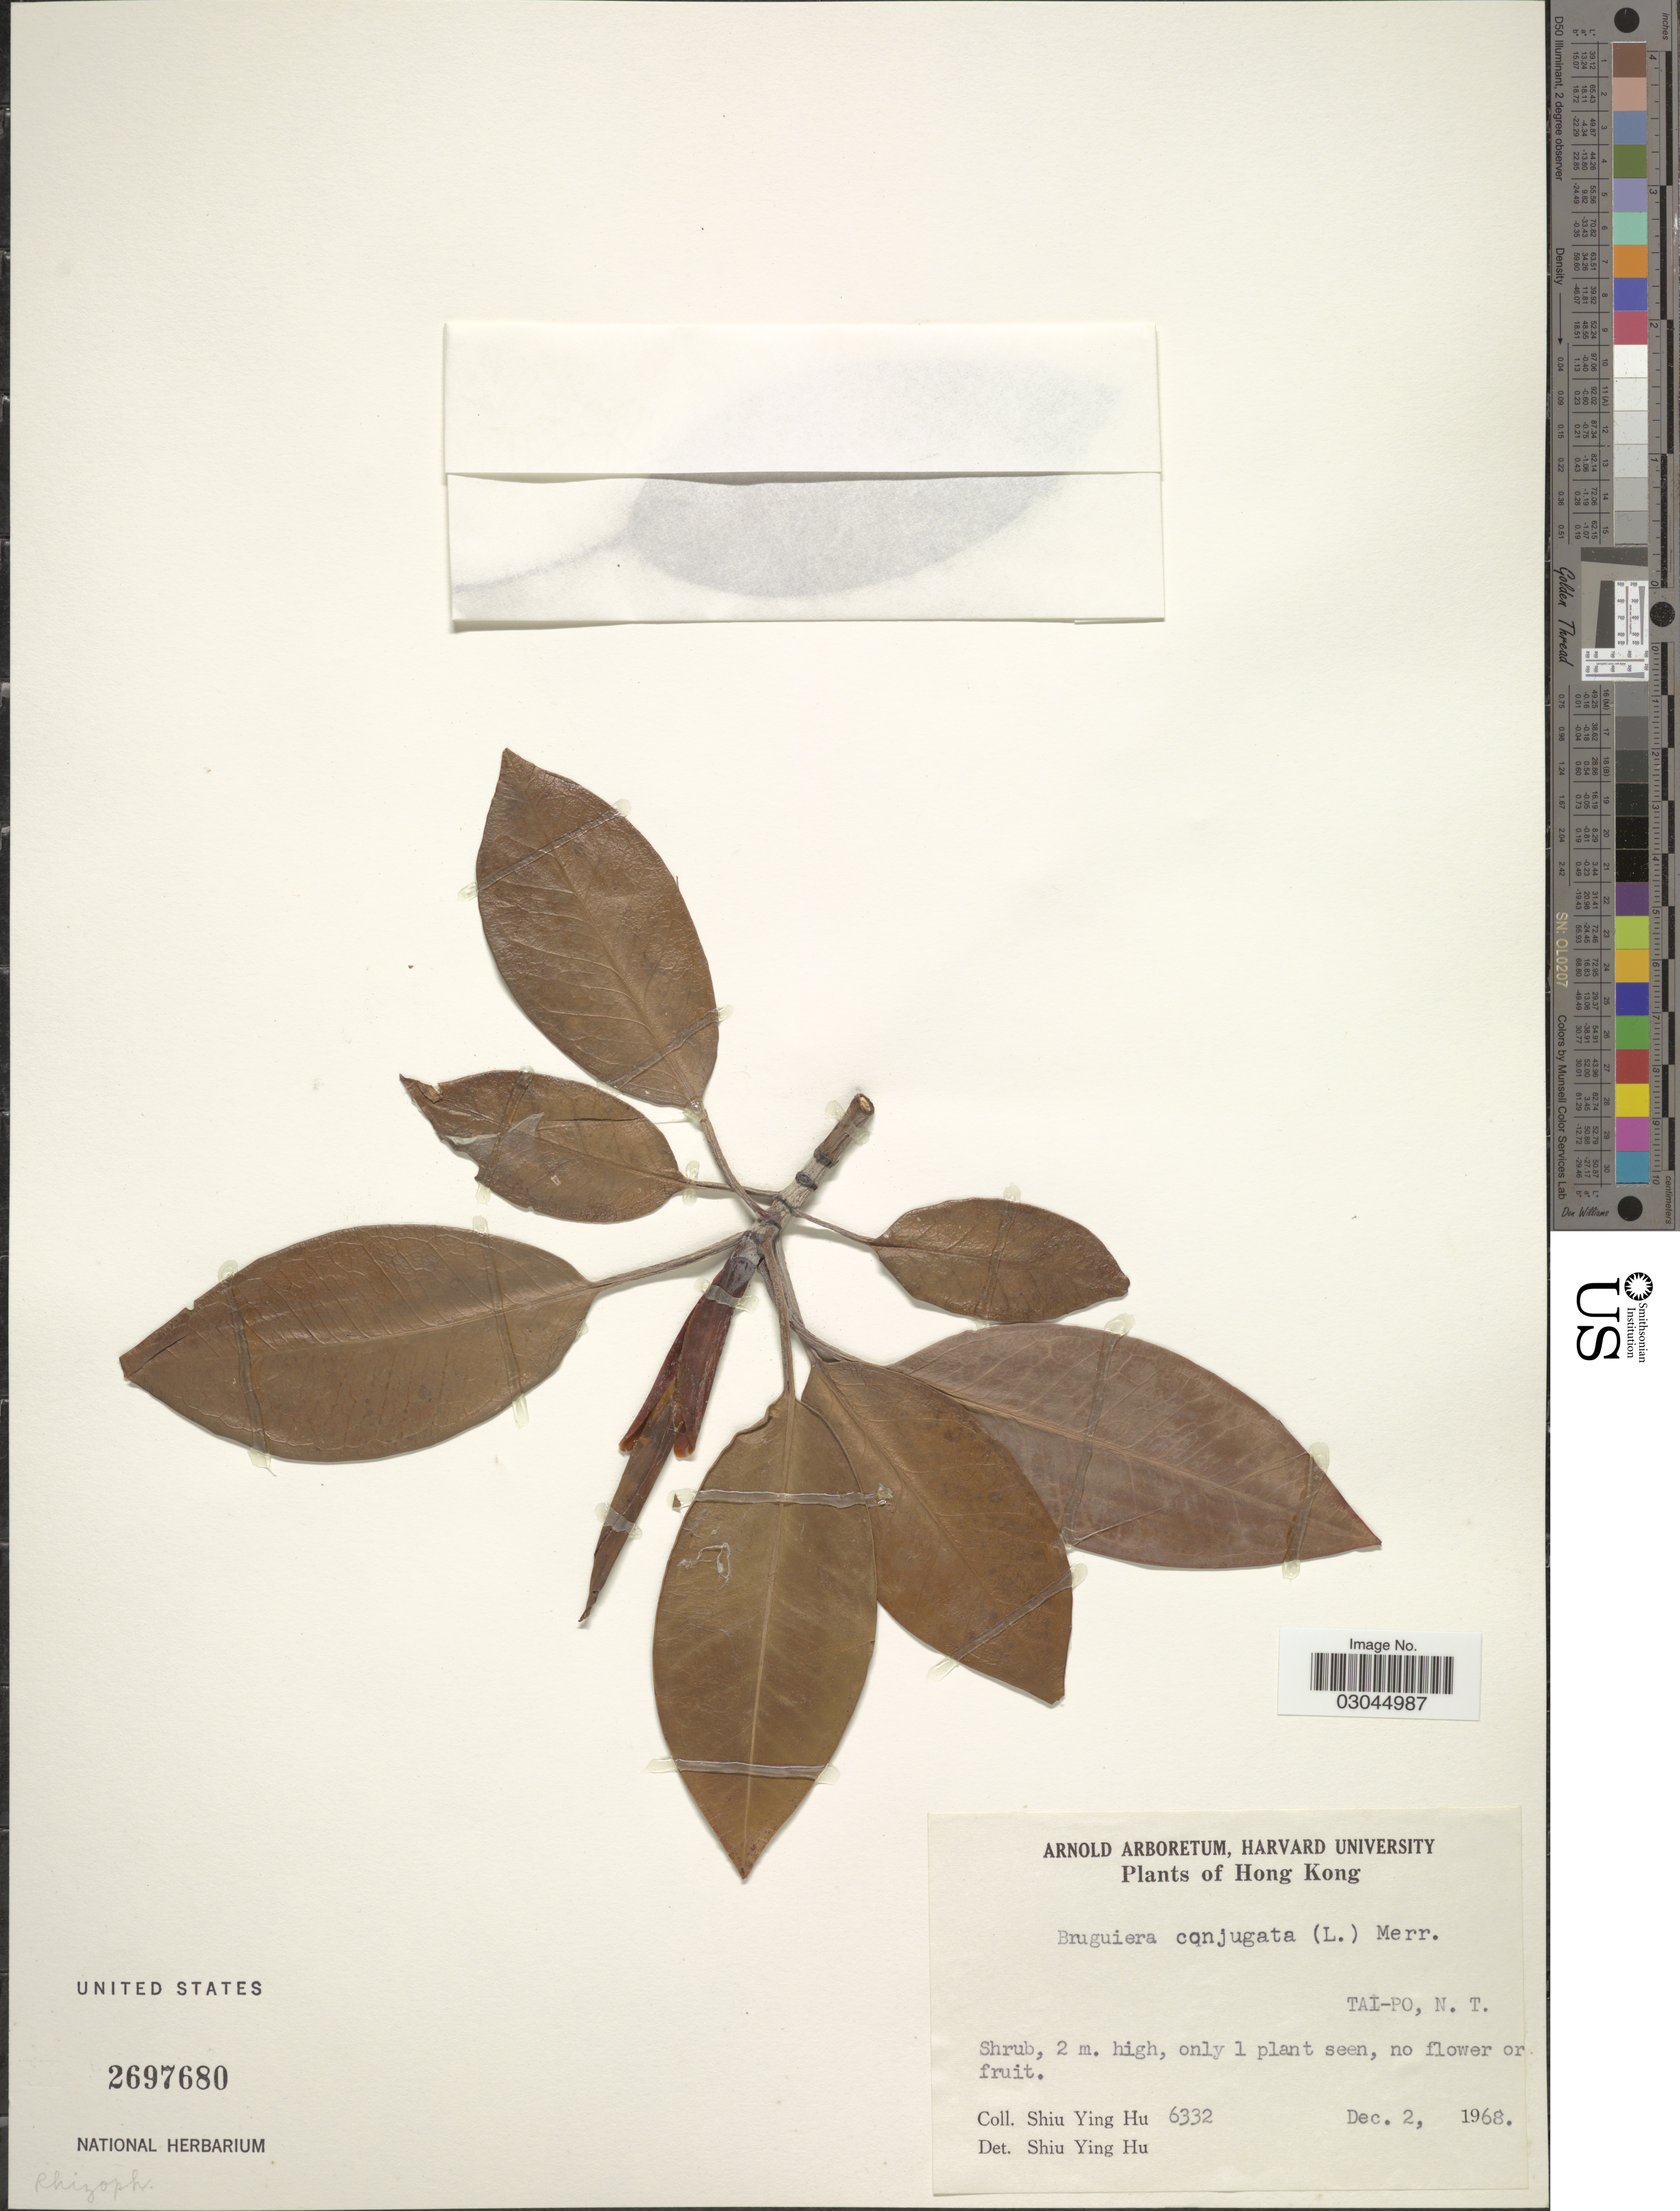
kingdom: Plantae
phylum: Tracheophyta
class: Magnoliopsida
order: Malpighiales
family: Rhizophoraceae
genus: Bruguiera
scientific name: Bruguiera gymnorhiza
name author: (L.) Savigny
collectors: S. Y. Hu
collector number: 6332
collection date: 1968-12-02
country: China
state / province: Hong Kong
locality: Tai-Po, N. T.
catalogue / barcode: US 2697680